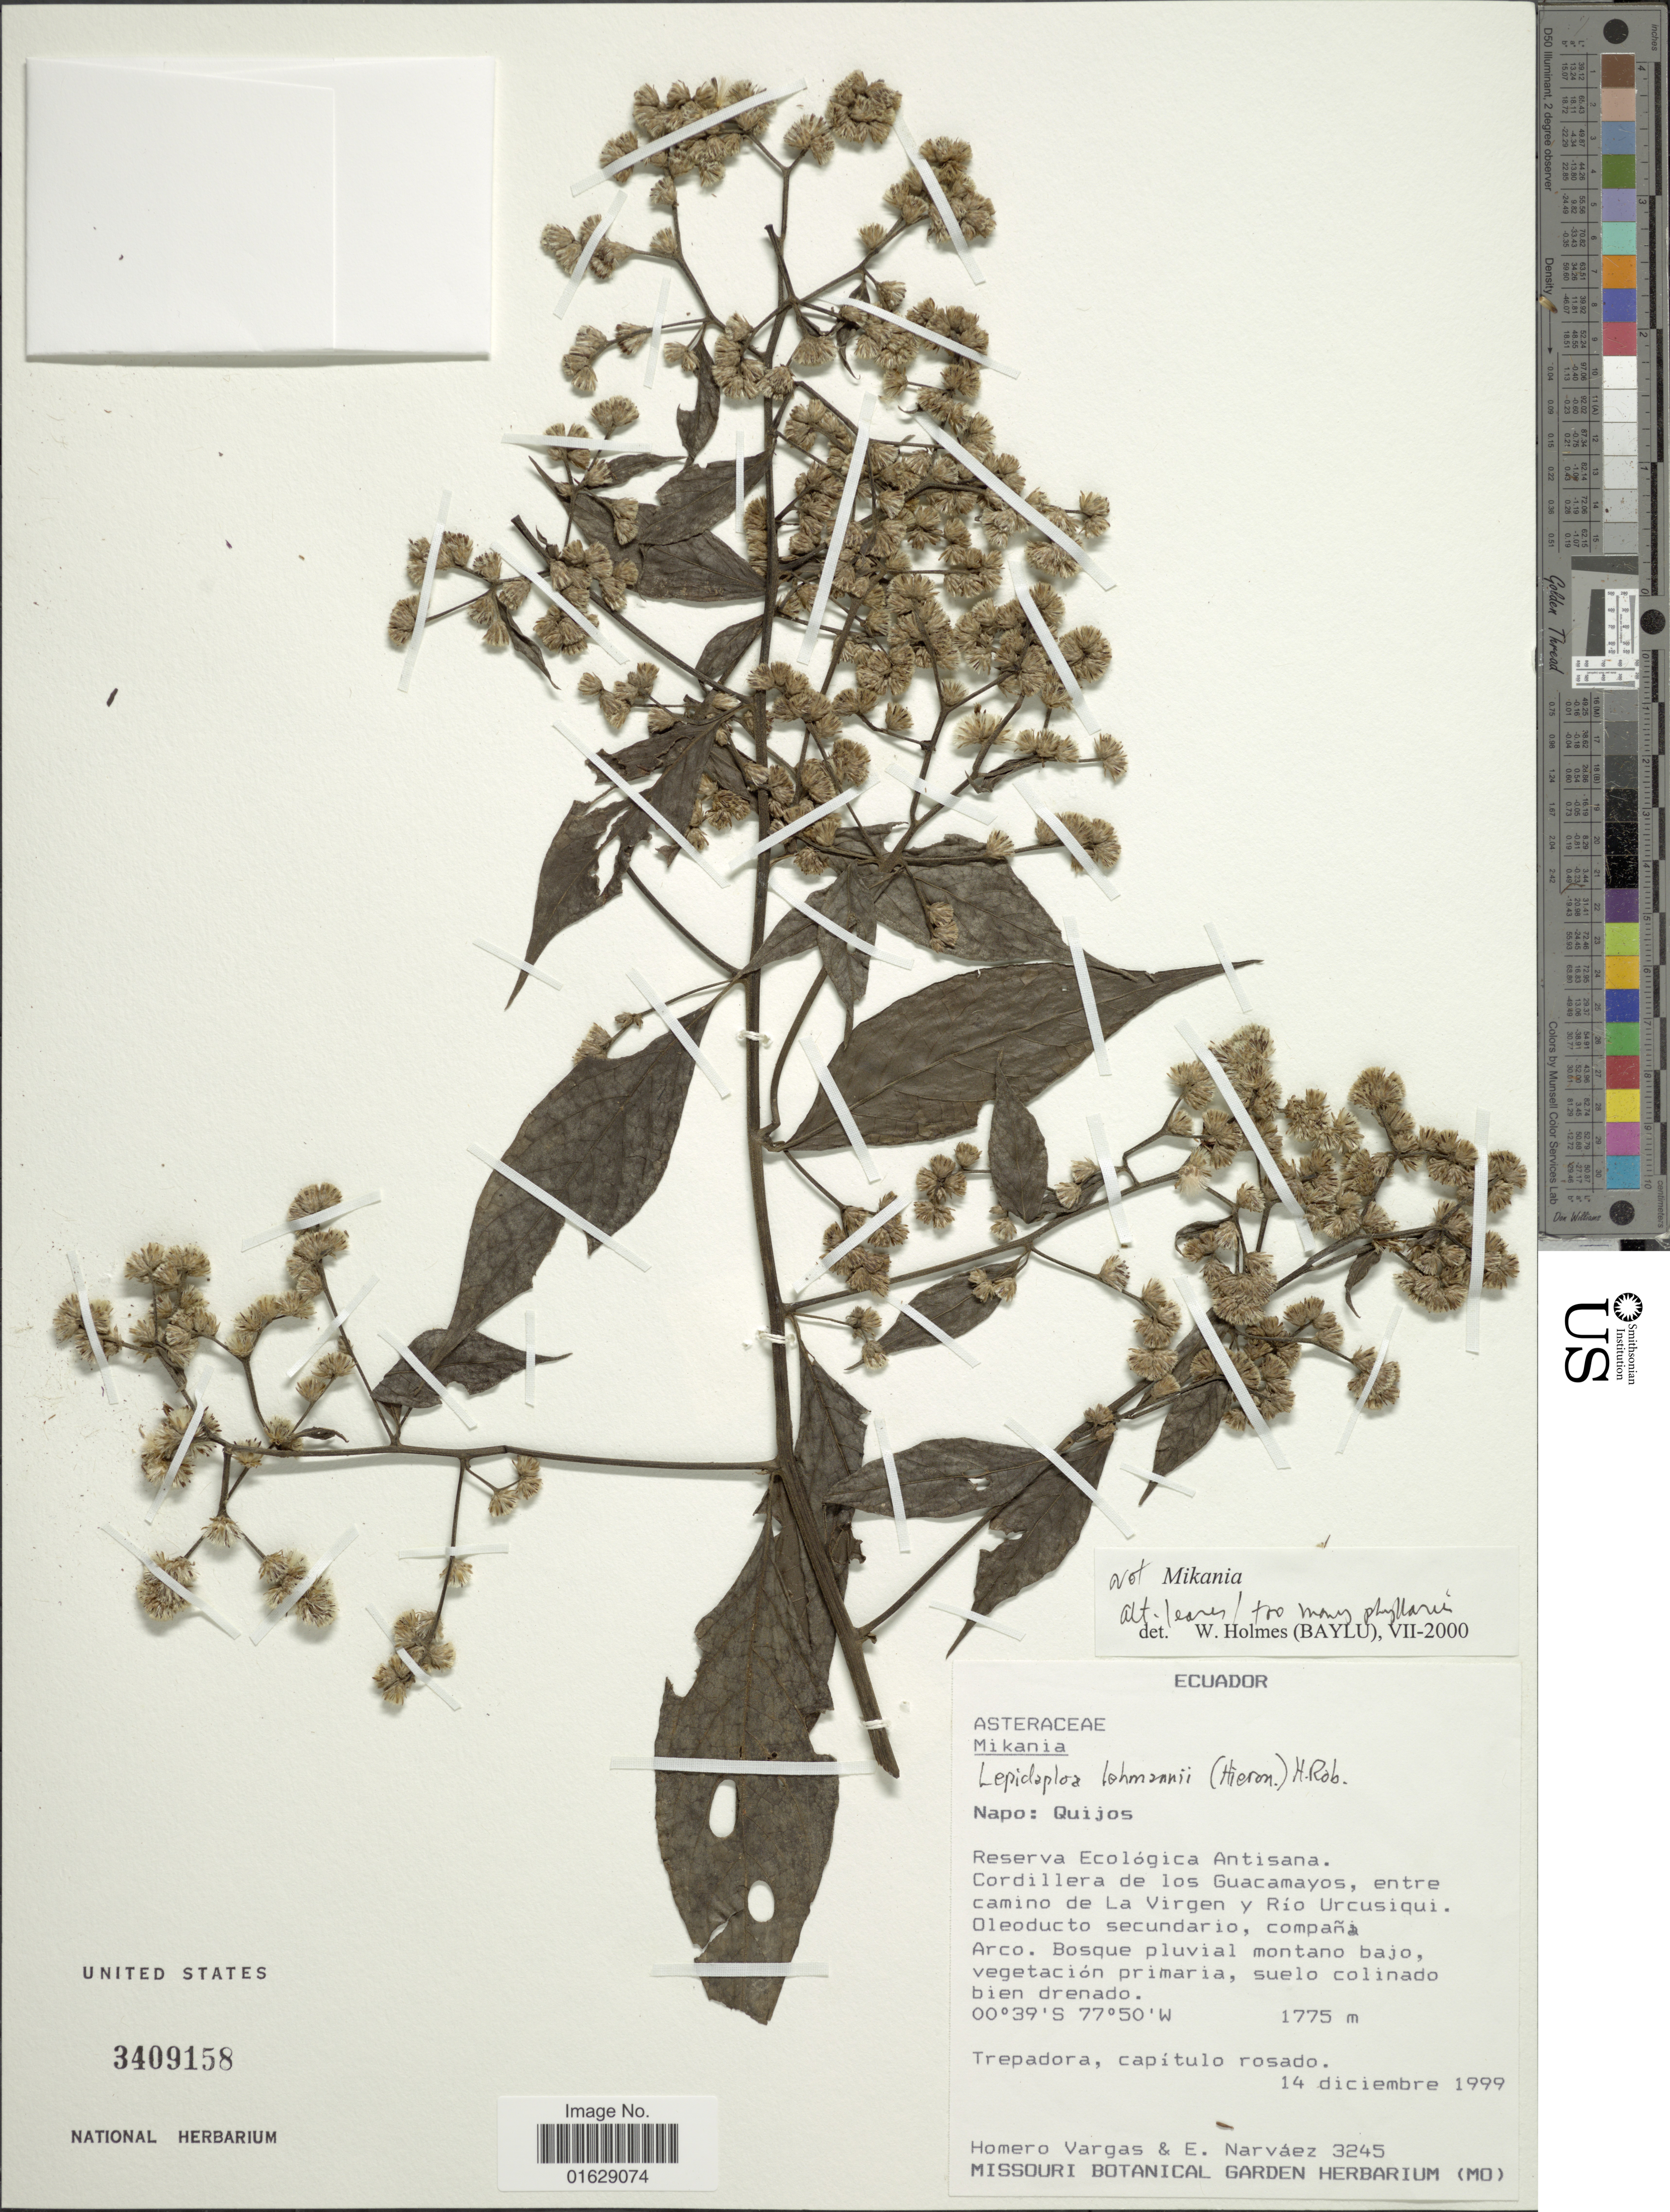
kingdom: Plantae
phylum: Tracheophyta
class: Magnoliopsida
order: Asterales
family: Asteraceae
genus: Lepidaploa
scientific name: Lepidaploa lehmannii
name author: (Hieron.) H. Rob.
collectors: H. Vargas & E. Narváez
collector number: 3245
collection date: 1999-12-14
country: Ecuador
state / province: Napo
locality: Quijos. Reserva Ecologica Antisana. Cordillera de los Guacamayos, entre camino de La Virgen y Rio Urcusiqui.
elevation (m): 1775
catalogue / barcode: US 3409158